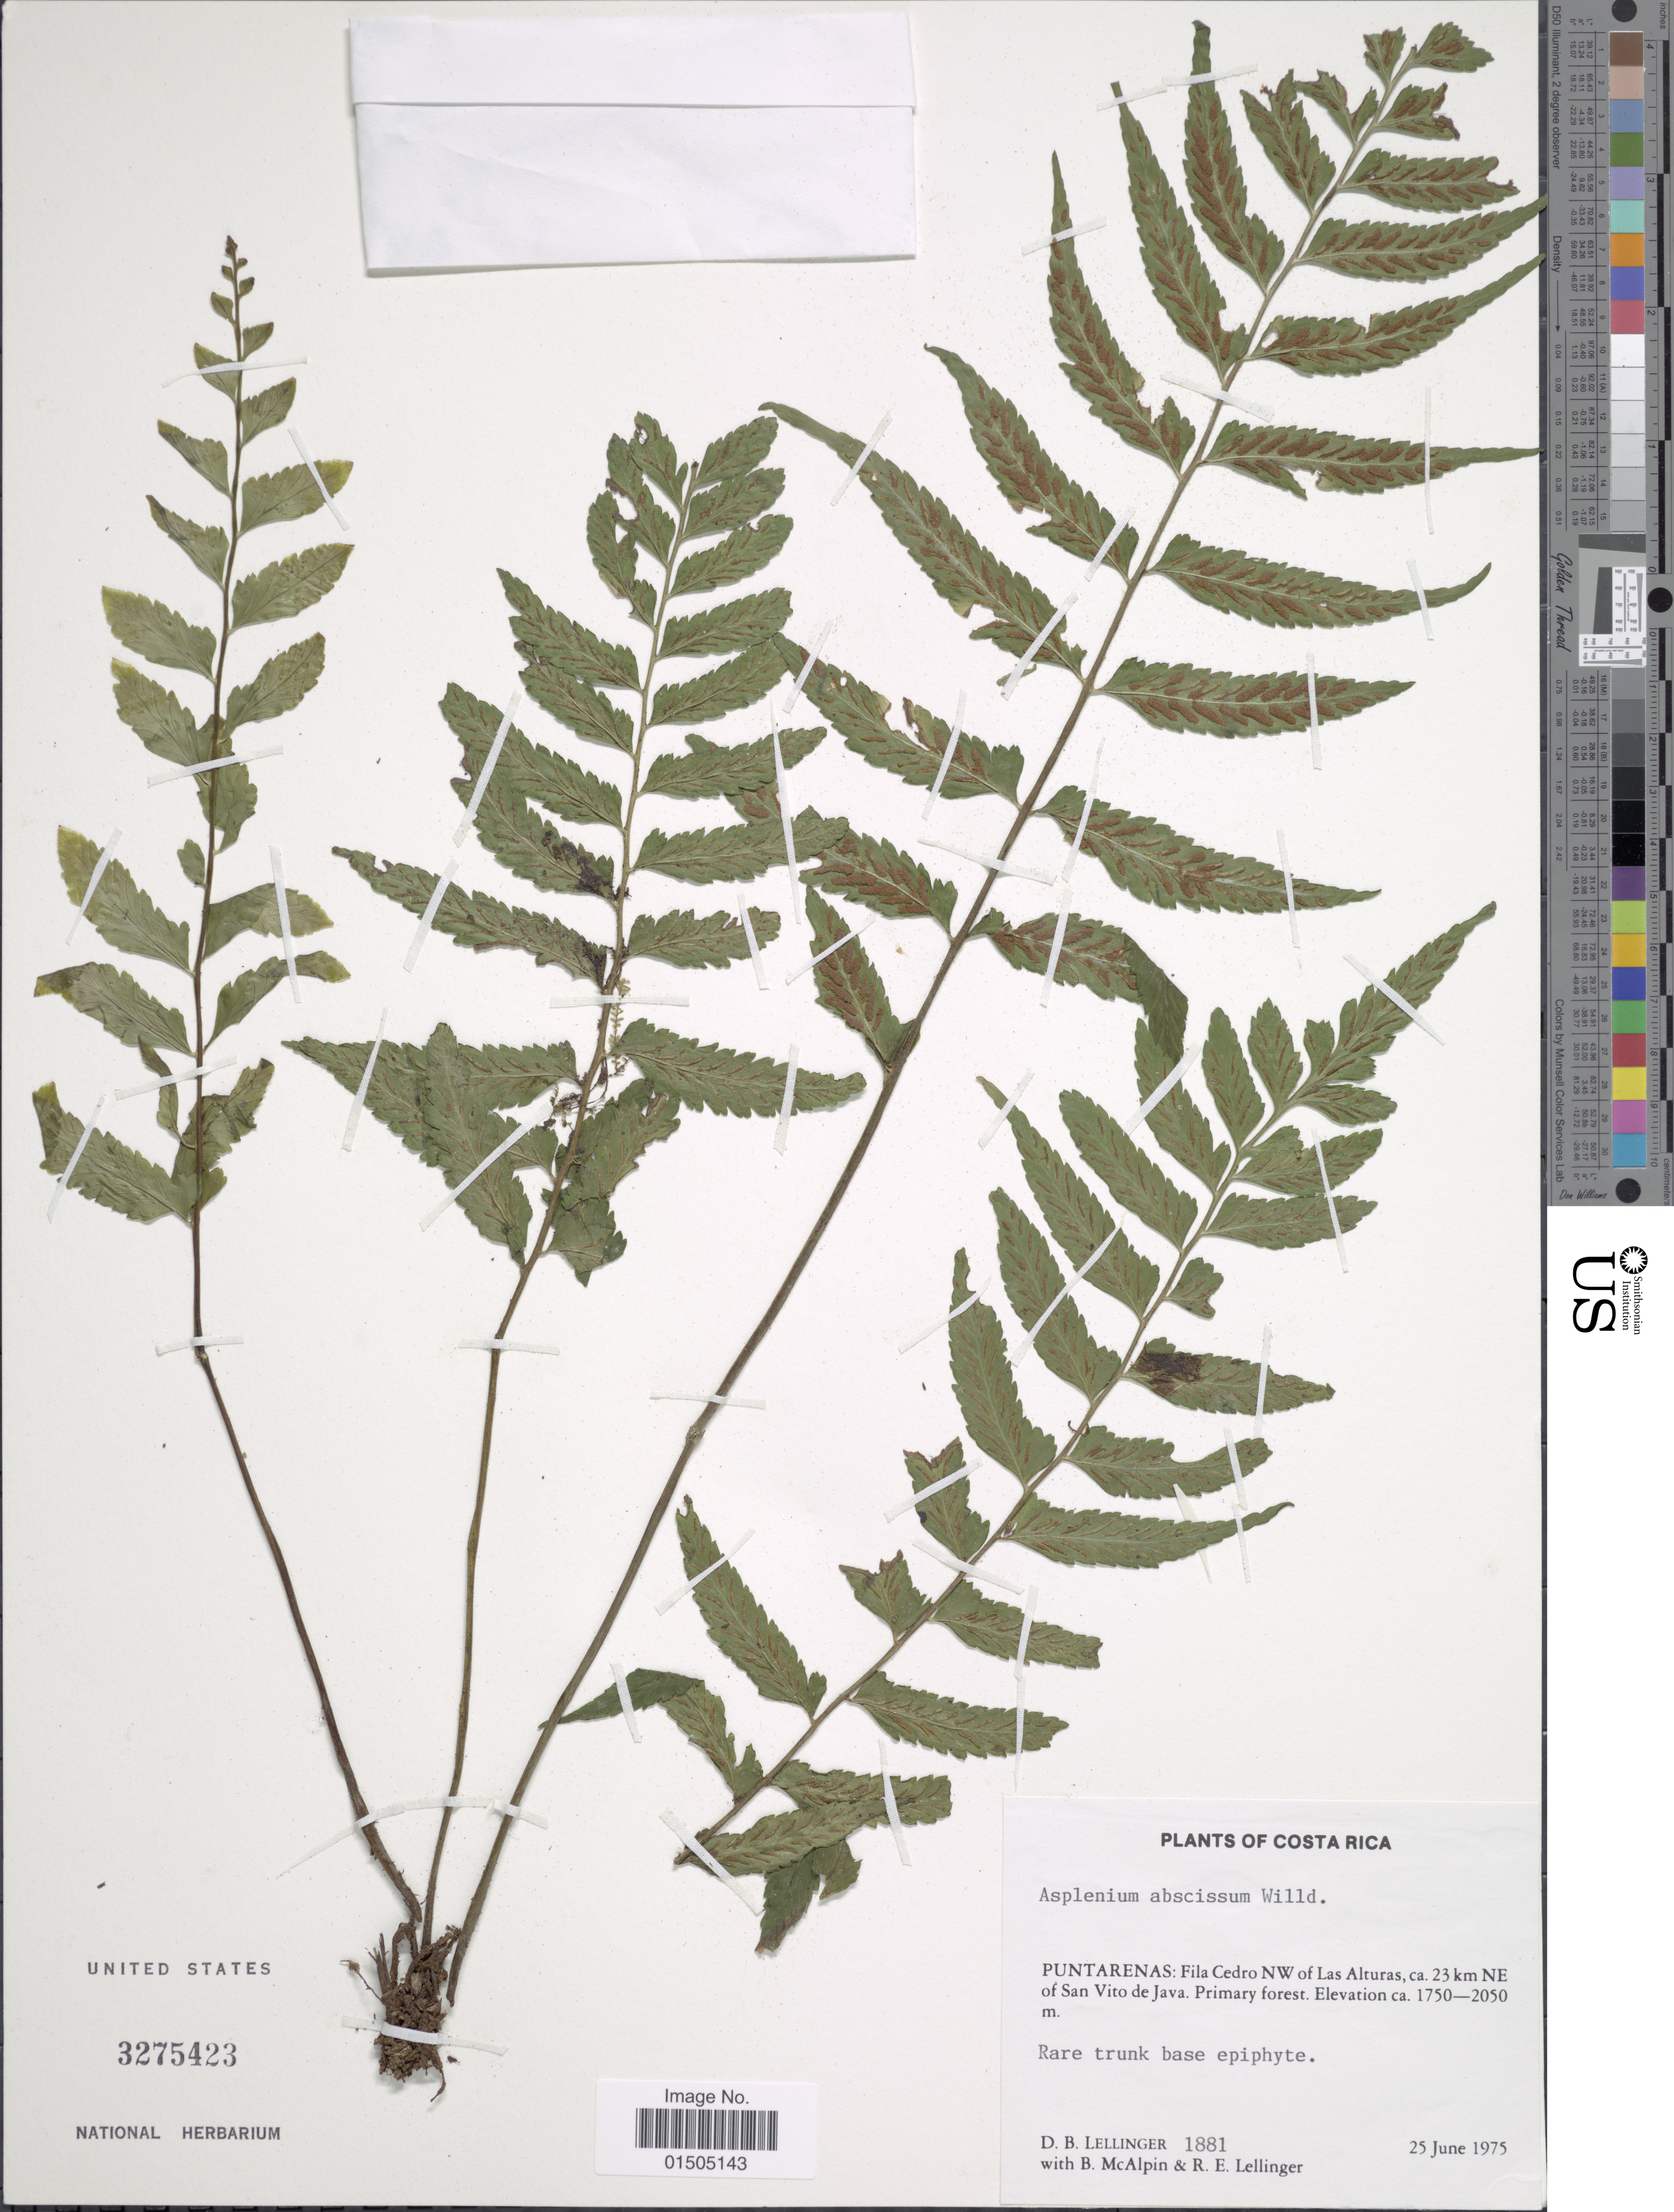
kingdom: Plantae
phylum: Tracheophyta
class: Polypodiopsida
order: Polypodiales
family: Aspleniaceae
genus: Asplenium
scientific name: Asplenium abscissum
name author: Willd.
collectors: D. B. Lellinger, B. McAlpin & R. E. Lellinger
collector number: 1881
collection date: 1975-06-25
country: Costa Rica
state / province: Puntarenas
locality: Fila Cedro NW of Las Alturas, ca. 23 km NE of San Vito de Java.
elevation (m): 1750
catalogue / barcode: US 3275423